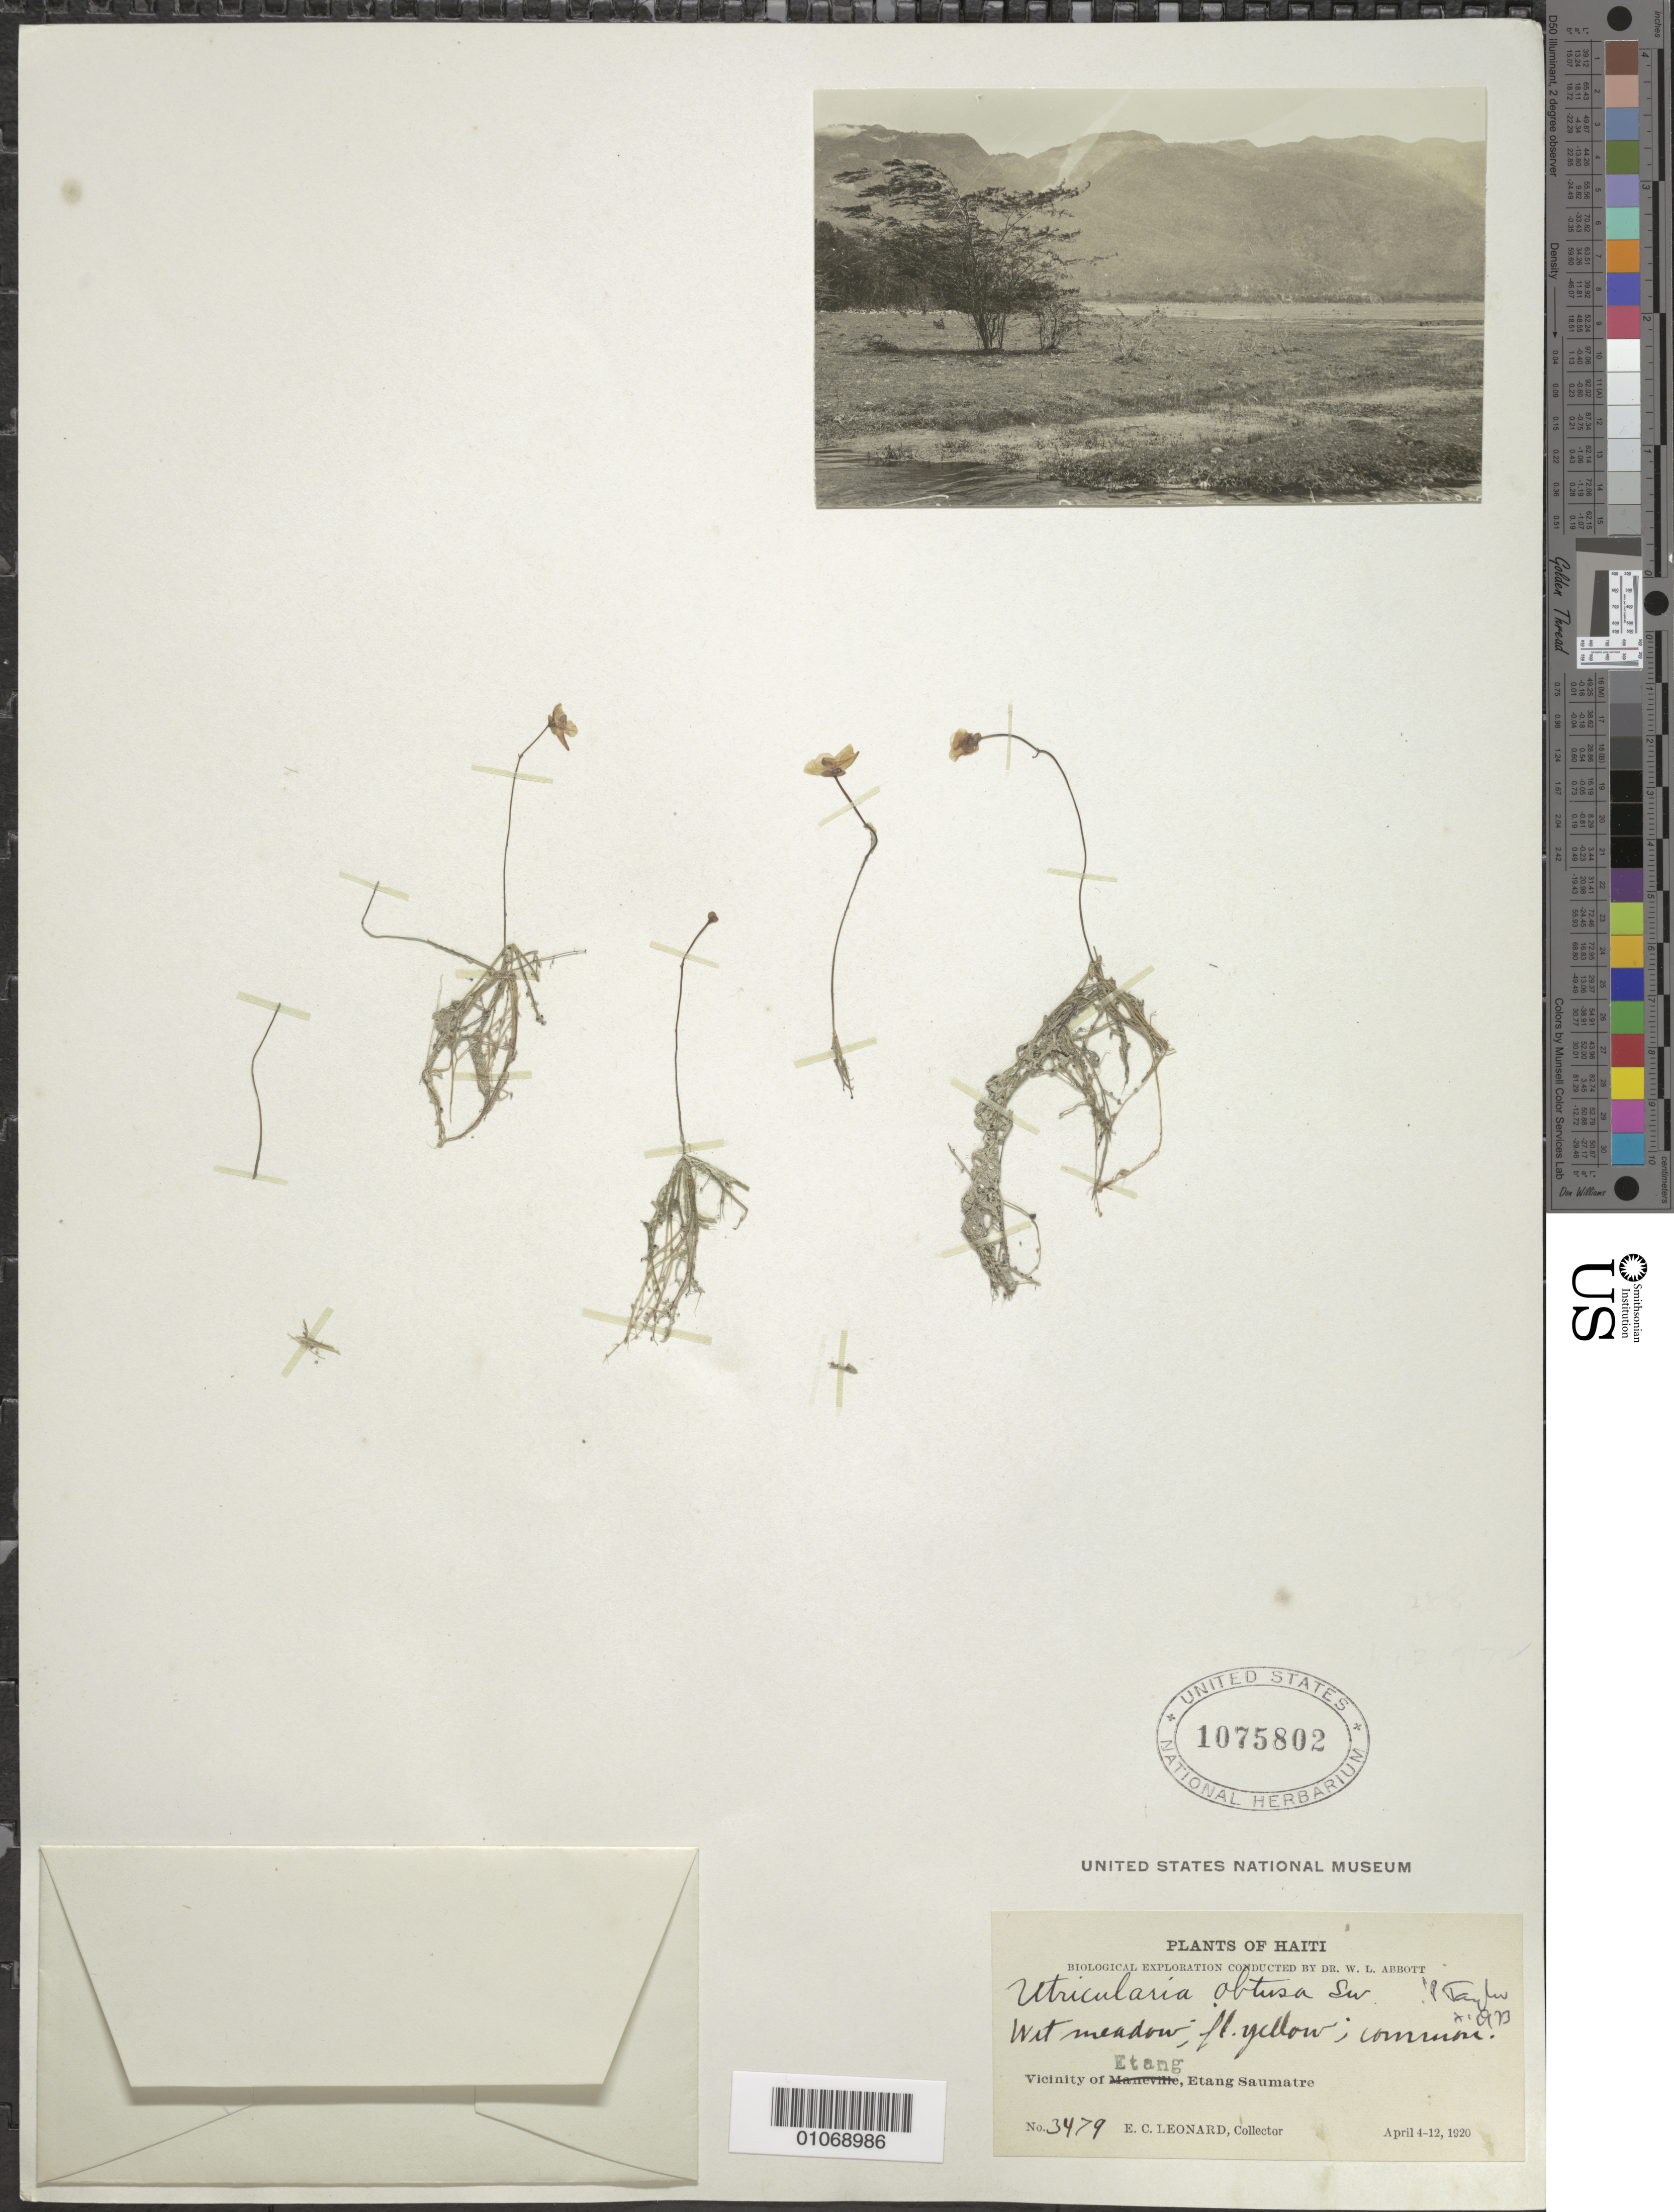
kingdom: Plantae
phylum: Tracheophyta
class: Magnoliopsida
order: Lamiales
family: Lentibulariaceae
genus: Utricularia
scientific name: Utricularia gibba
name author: L.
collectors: E. C. Leonard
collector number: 3479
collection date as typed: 04 Apr 1920 to 12 Apr 1920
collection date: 1920-04-04/1920-04-12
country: Haiti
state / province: Óuest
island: Hispaniola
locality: Vicinity of Etang, Etang Saumatre. Wet meadow.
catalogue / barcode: US 1075802